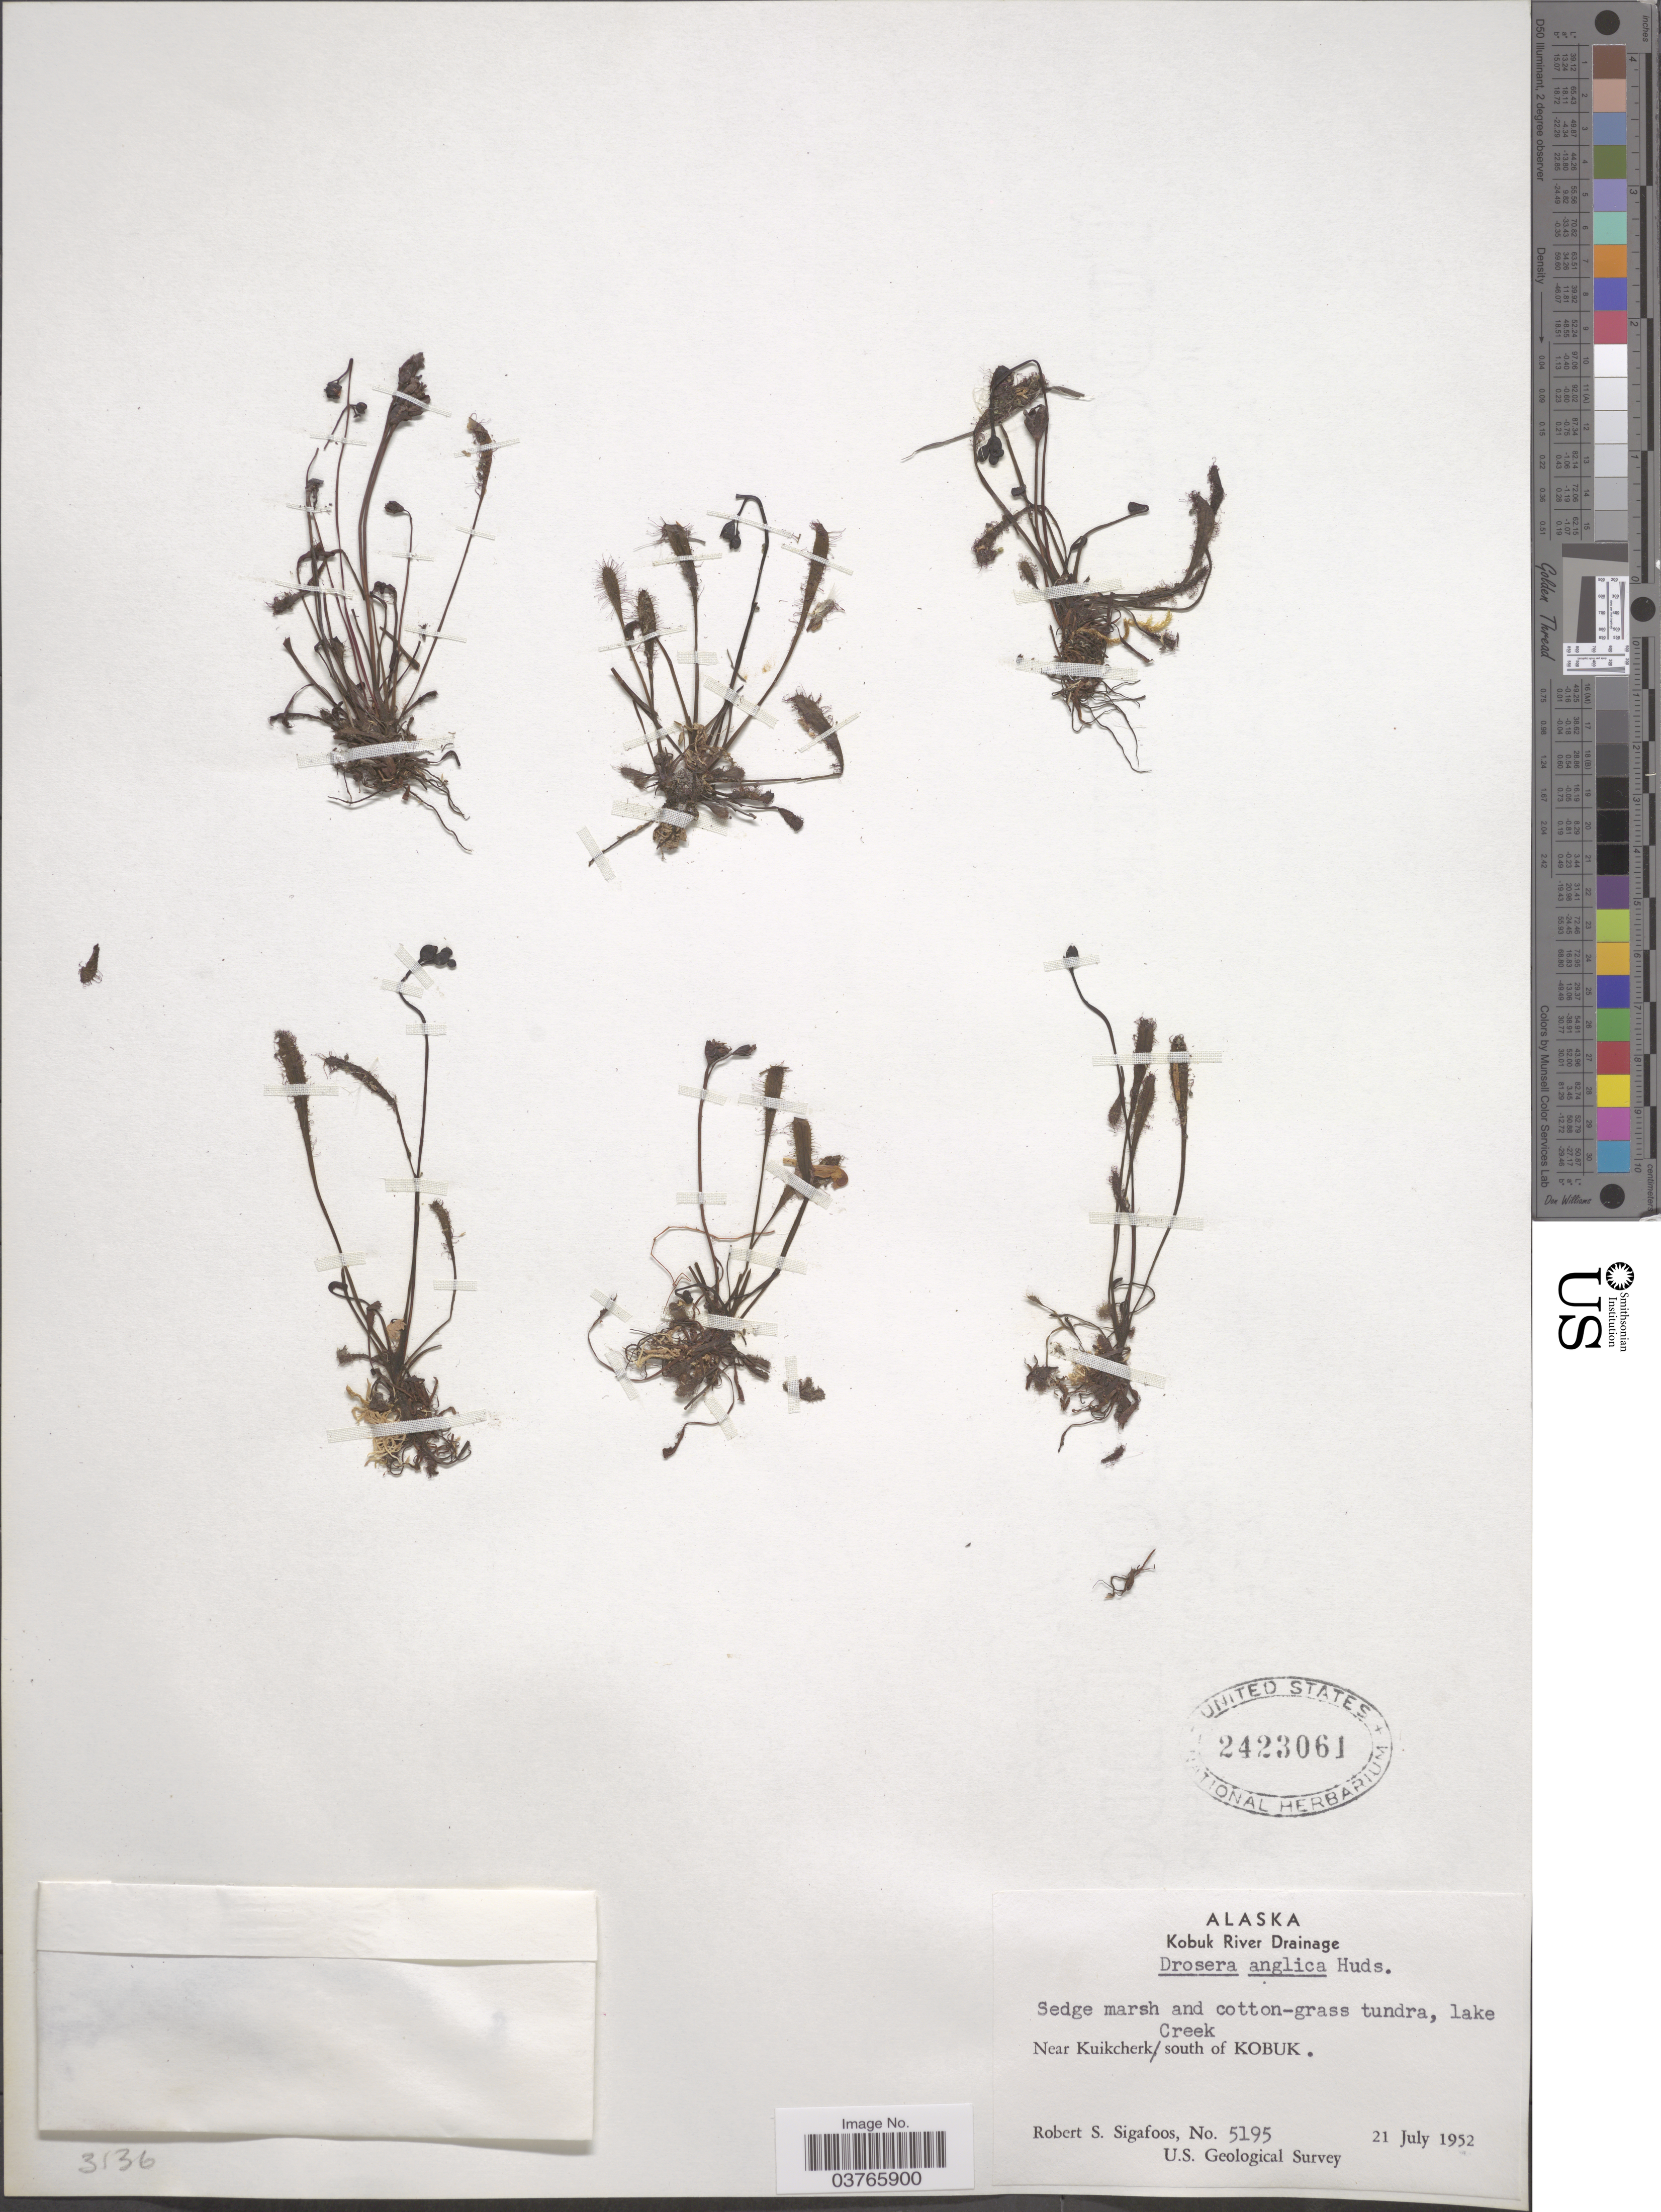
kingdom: Plantae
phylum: Tracheophyta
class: Magnoliopsida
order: Caryophyllales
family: Droseraceae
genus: Drosera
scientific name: Drosera anglica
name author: Huds.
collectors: R. Sigafoos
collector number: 5195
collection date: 1952-07-21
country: United States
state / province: Alaska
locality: Kobuk River Drainage. Near Kuikcherk Creek south of Kobuk.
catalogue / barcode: US 2423061